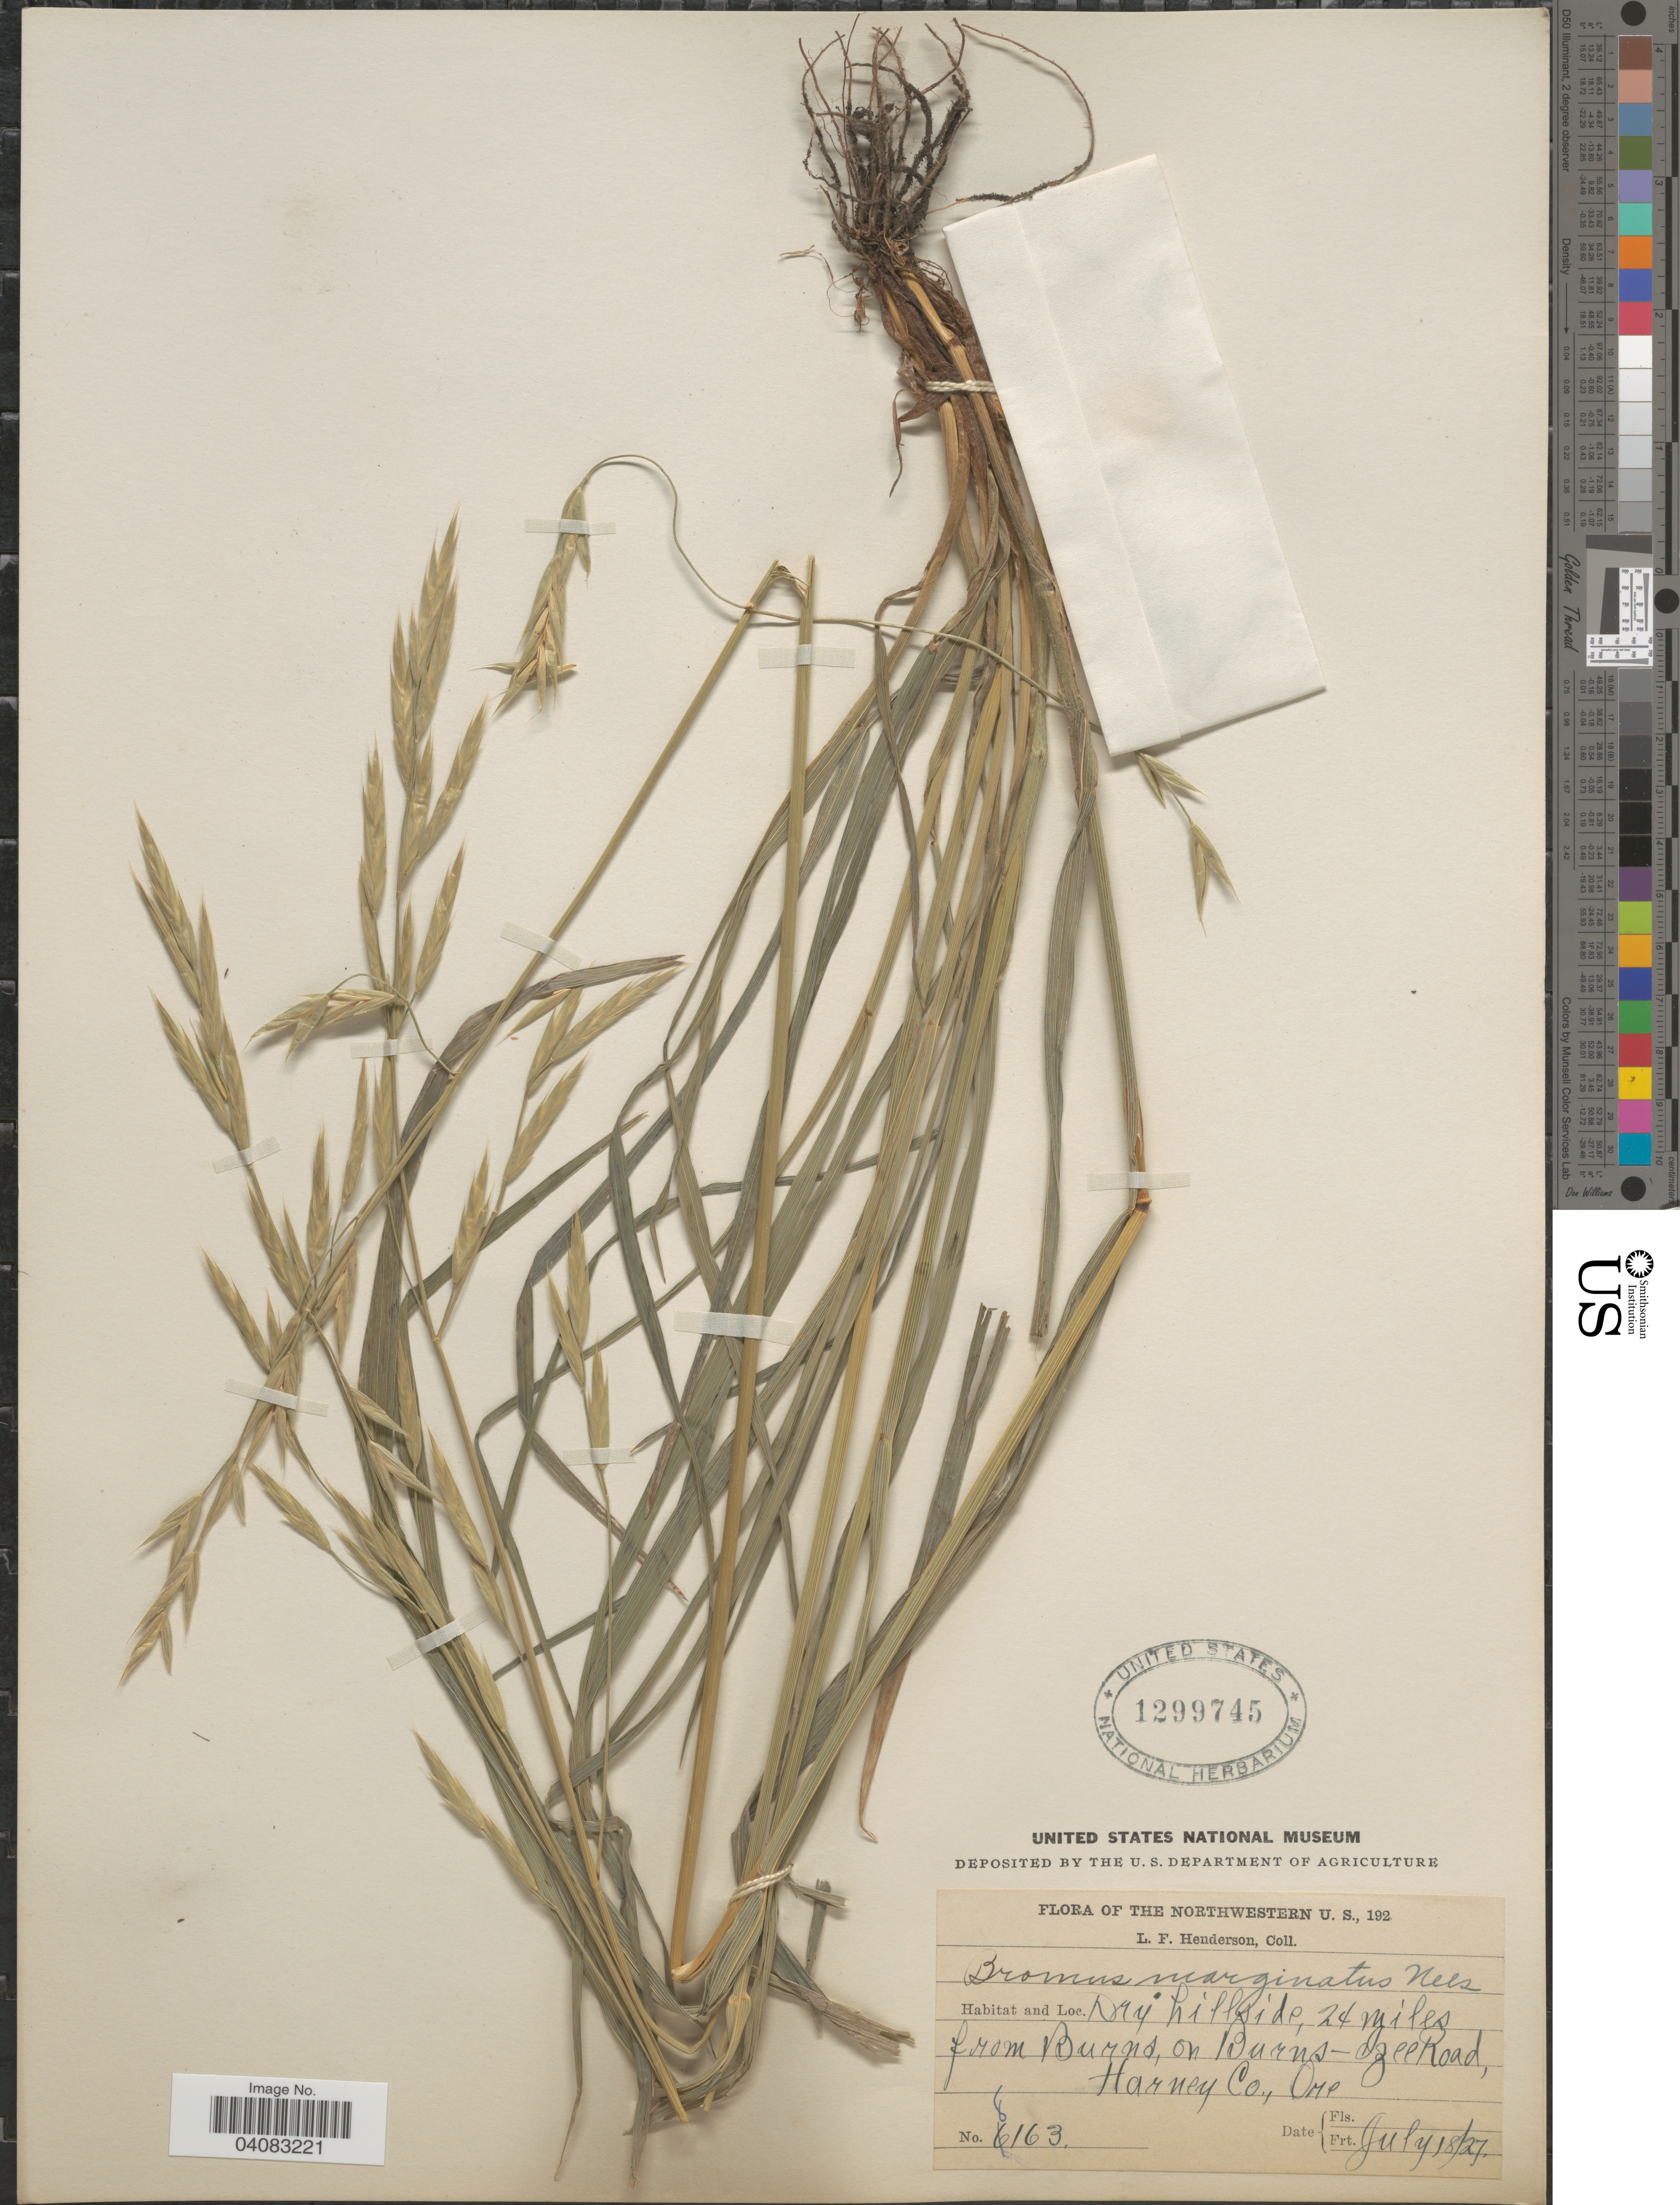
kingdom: Plantae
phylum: Tracheophyta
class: Liliopsida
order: Poales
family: Poaceae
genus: Bromus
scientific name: Bromus marginatus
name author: Nees ex Steud.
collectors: L. Henderson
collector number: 8163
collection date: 1927-07-18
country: United States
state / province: Oregon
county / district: Harney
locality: The Northwestern U.S. Dry hillside, 24 miles from Burns, on Burns - Izee Road, Harney Co.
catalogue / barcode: US 1299745